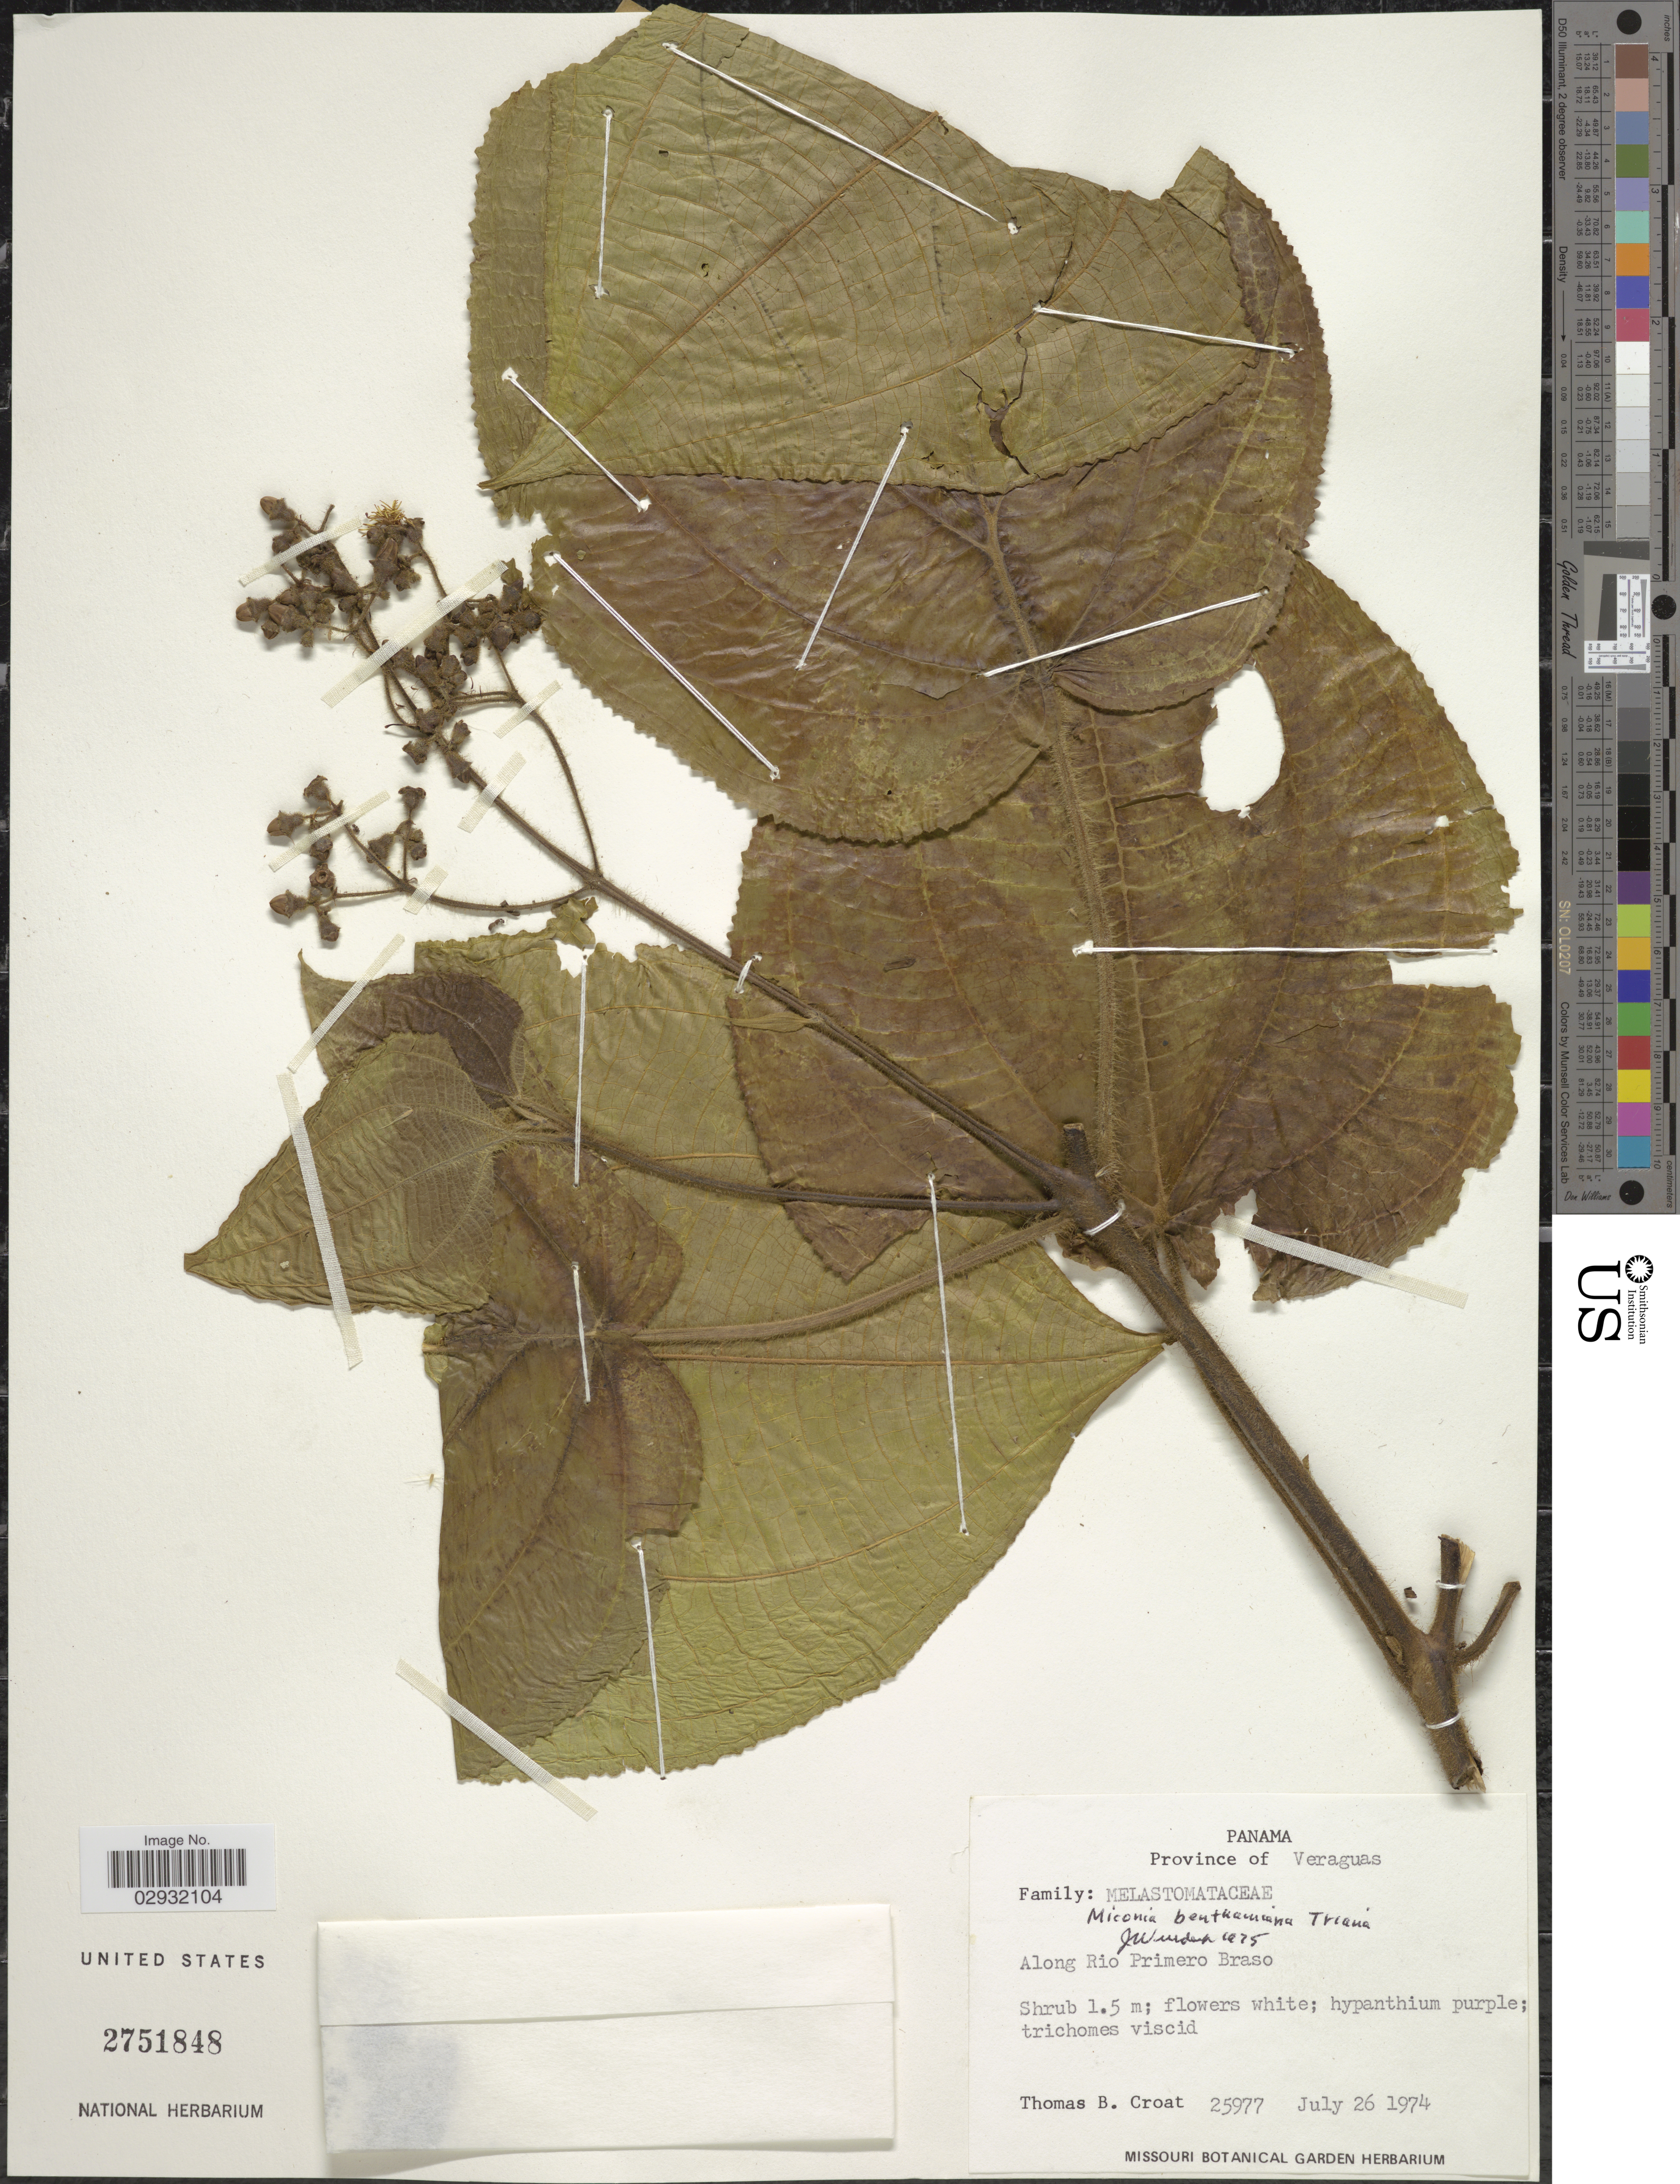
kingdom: Plantae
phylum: Tracheophyta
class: Magnoliopsida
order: Myrtales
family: Melastomataceae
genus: Miconia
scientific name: Miconia benthamiana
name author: Triana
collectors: T. B. Croat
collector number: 25977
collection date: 1974-07-26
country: Panama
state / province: Veraguas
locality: Along Rio Primero Braso.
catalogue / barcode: US 2751848